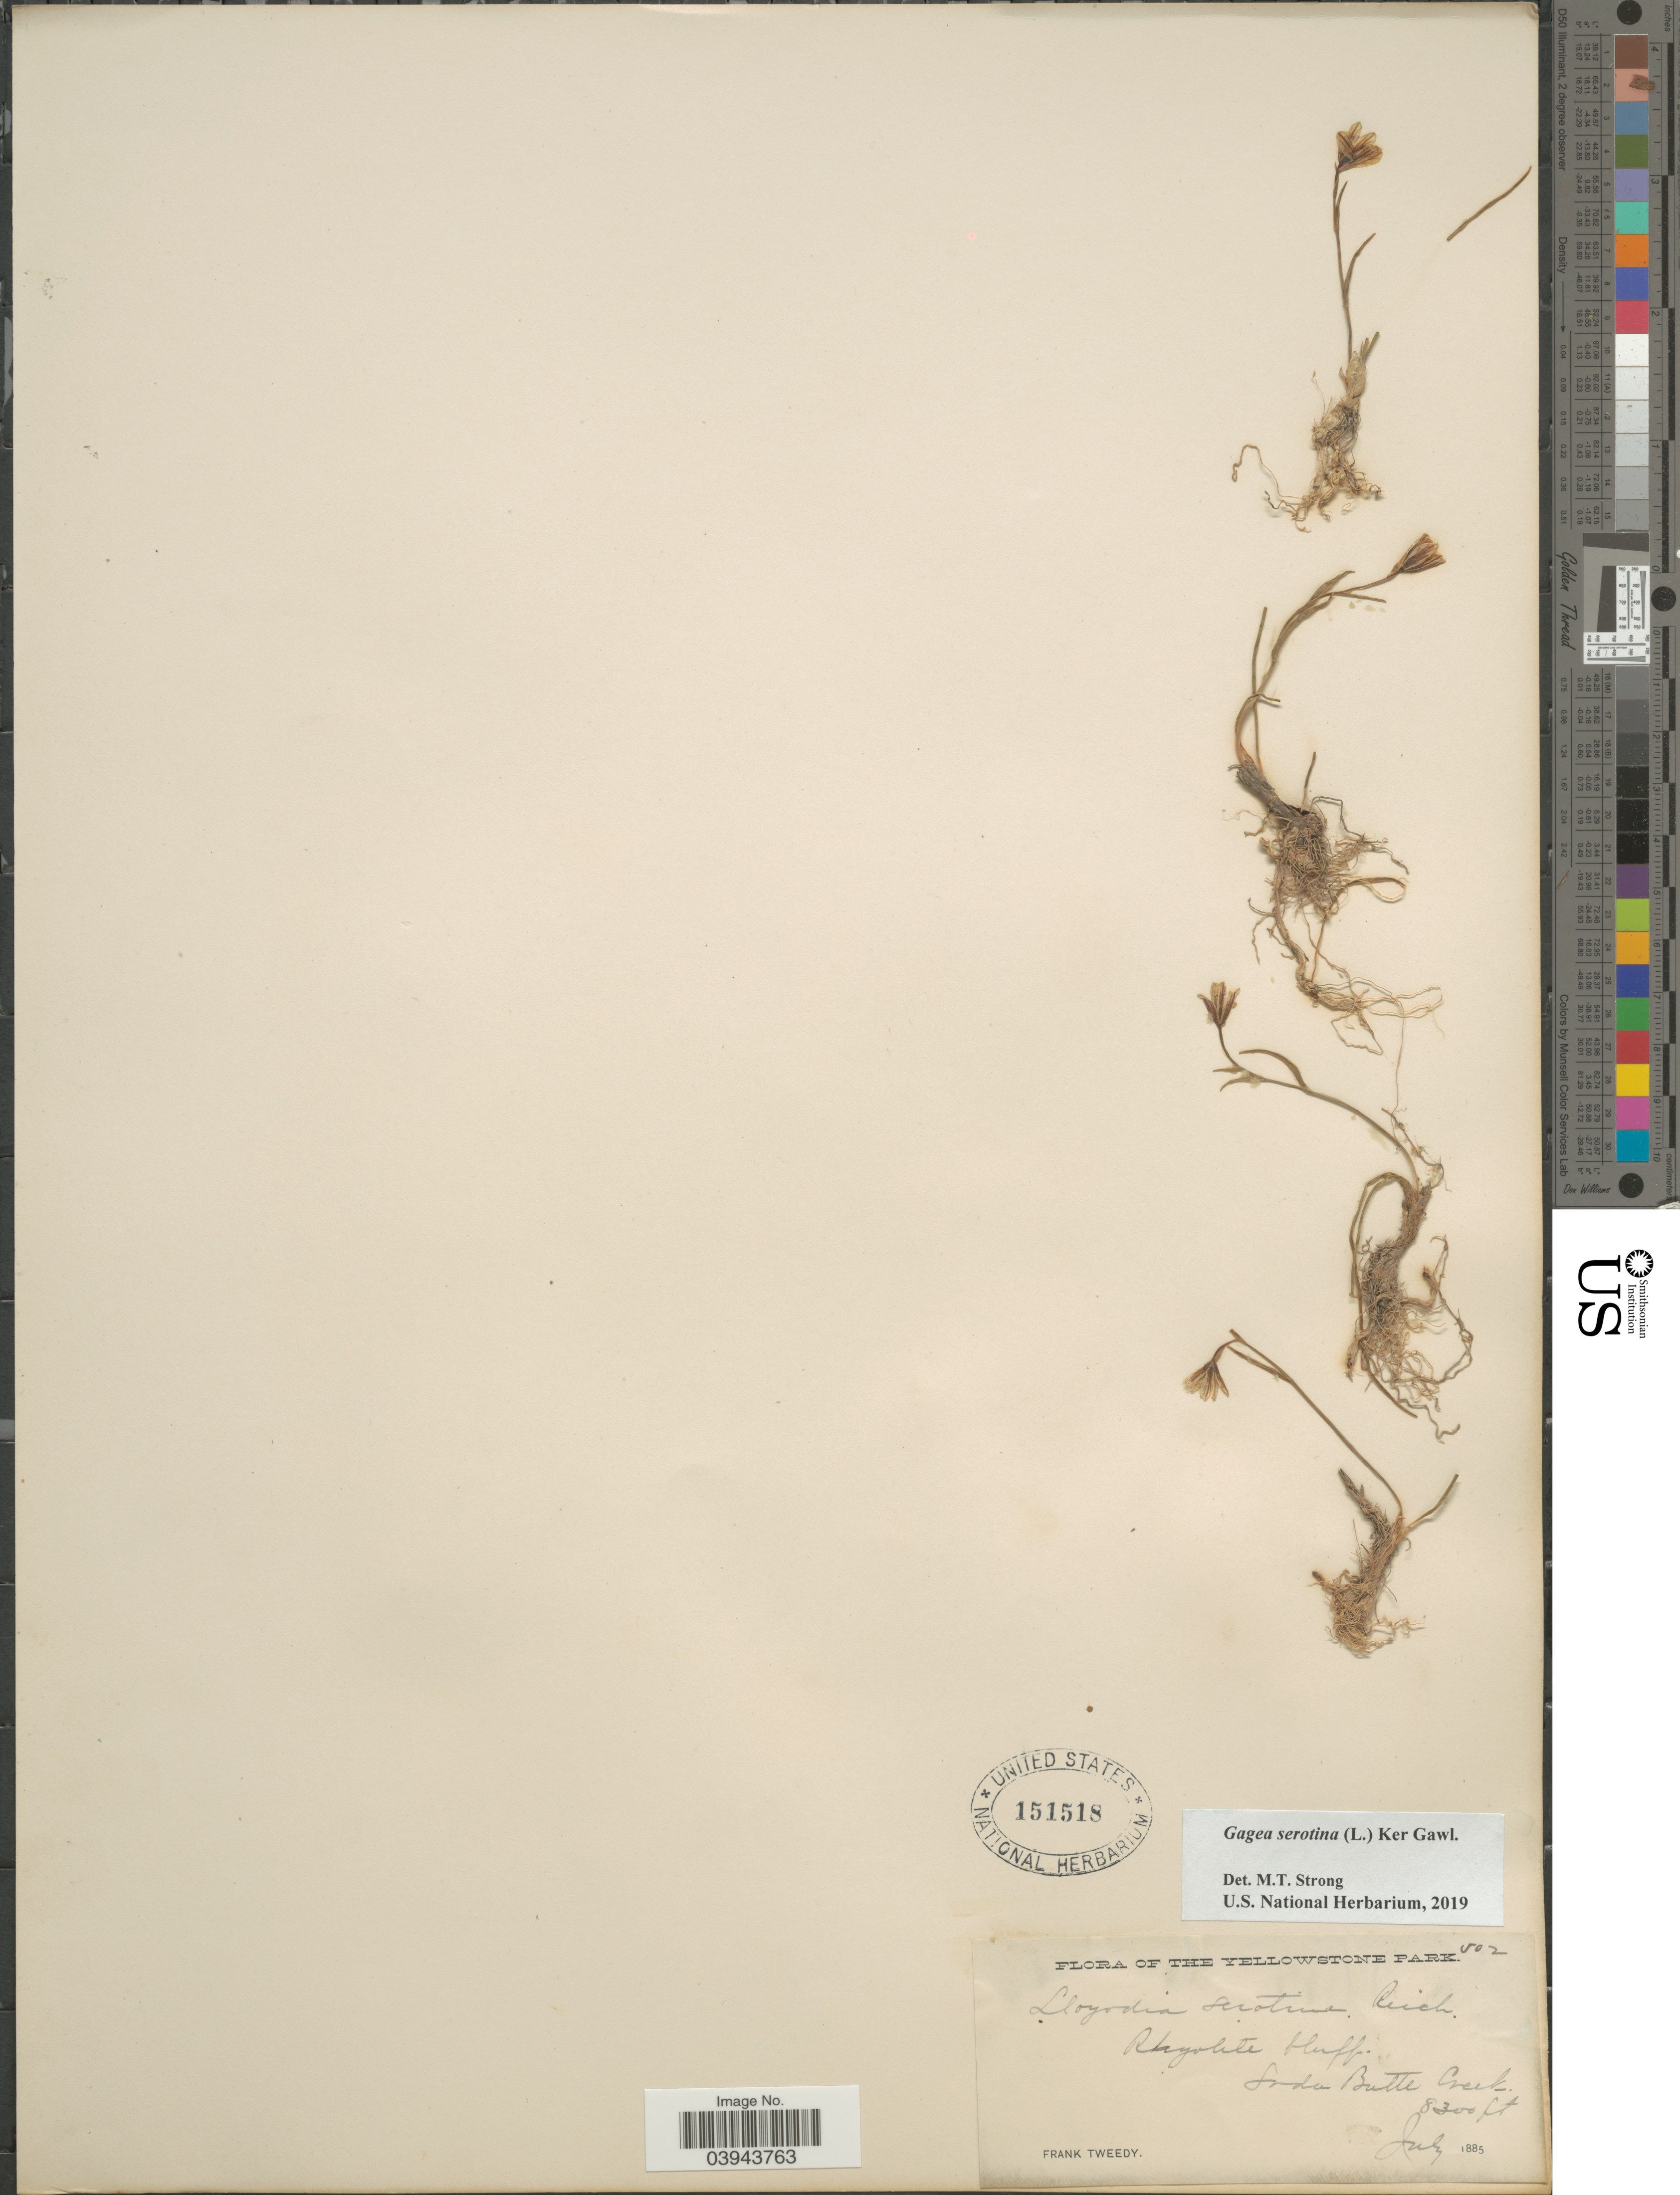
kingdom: Plantae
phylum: Tracheophyta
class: Liliopsida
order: Liliales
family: Liliaceae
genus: Lloydia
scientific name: Lloydia serotina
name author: (L.) Salisb. ex Rchb.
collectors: F. Tweedy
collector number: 502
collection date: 1885-07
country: United States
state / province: Wyoming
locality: Yellowstone Park. Soda Butte Creek.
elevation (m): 2530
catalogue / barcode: US 151518